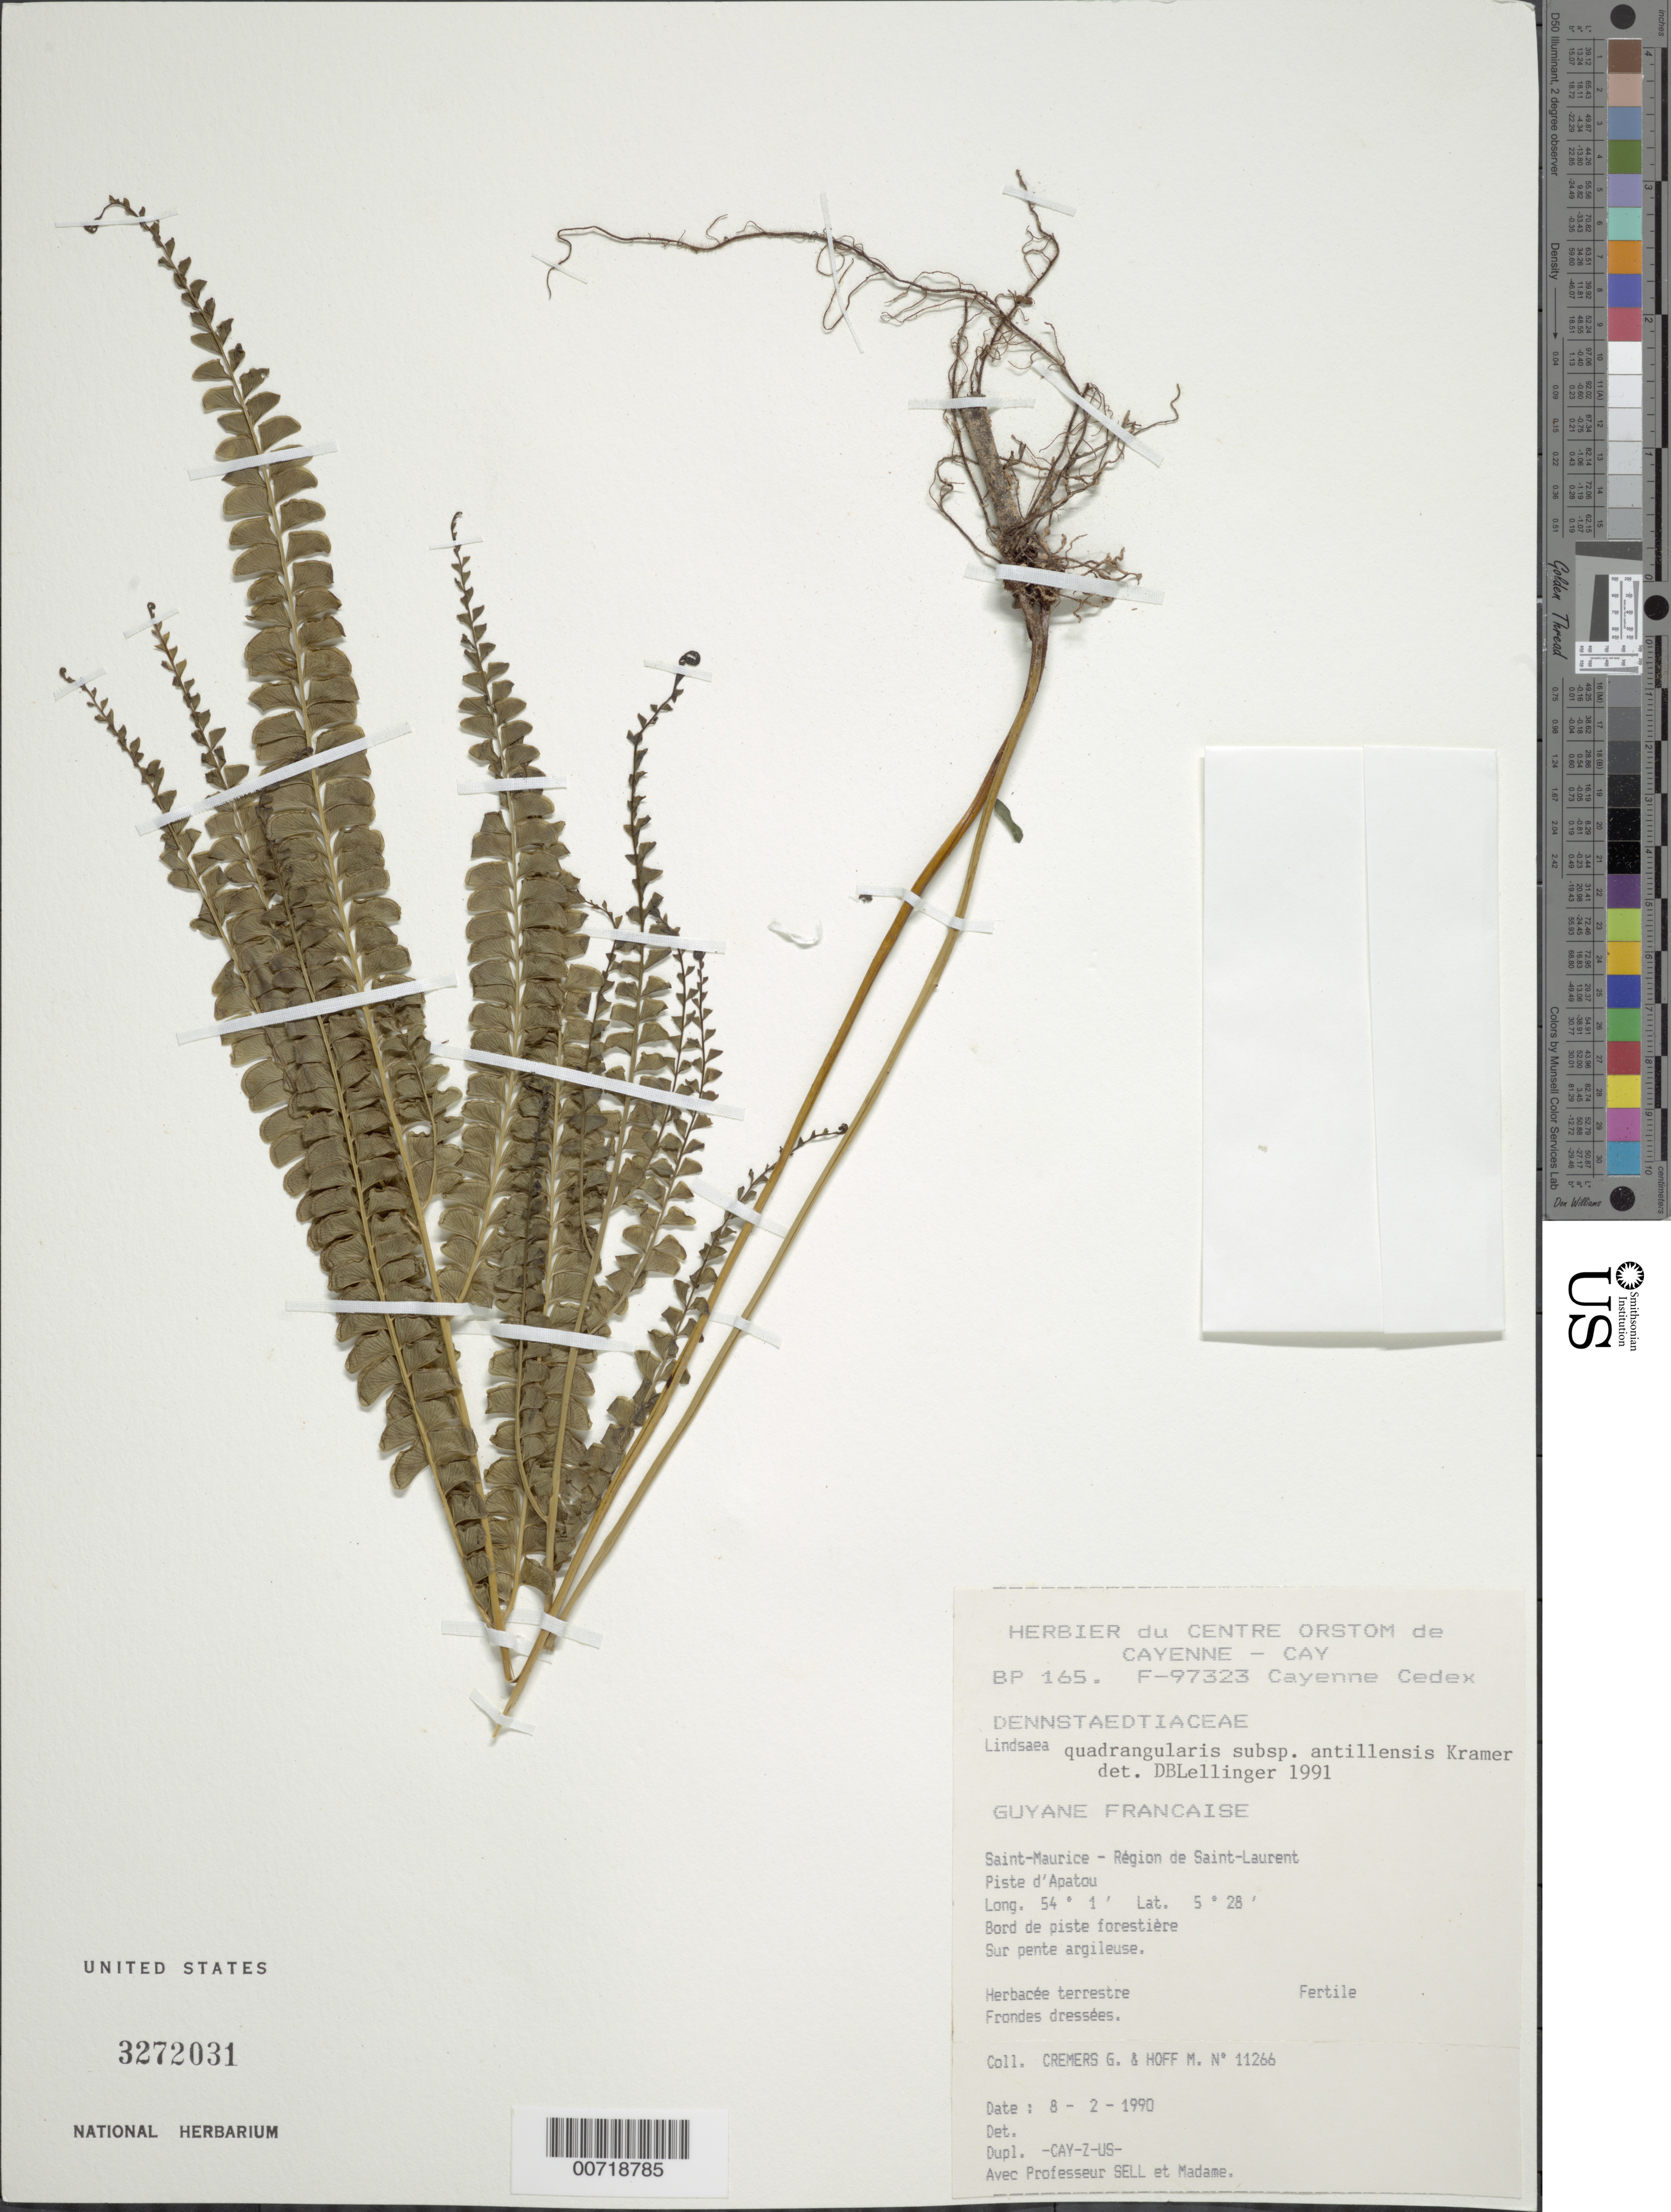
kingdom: Plantae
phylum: Tracheophyta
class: Polypodiopsida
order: Polypodiales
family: Lindsaeaceae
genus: Lindsaea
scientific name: Lindsaea quadrangularis subsp. antillensis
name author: K.U. Kramer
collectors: G. Cremers & M. Hoff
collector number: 11266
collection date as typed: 8-Feb-90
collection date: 1990-02-08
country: French Guiana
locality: Saint-Maurice, région de Saint-Laurent, Piste d'Apatou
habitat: Forest, along trail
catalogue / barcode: US 3272031